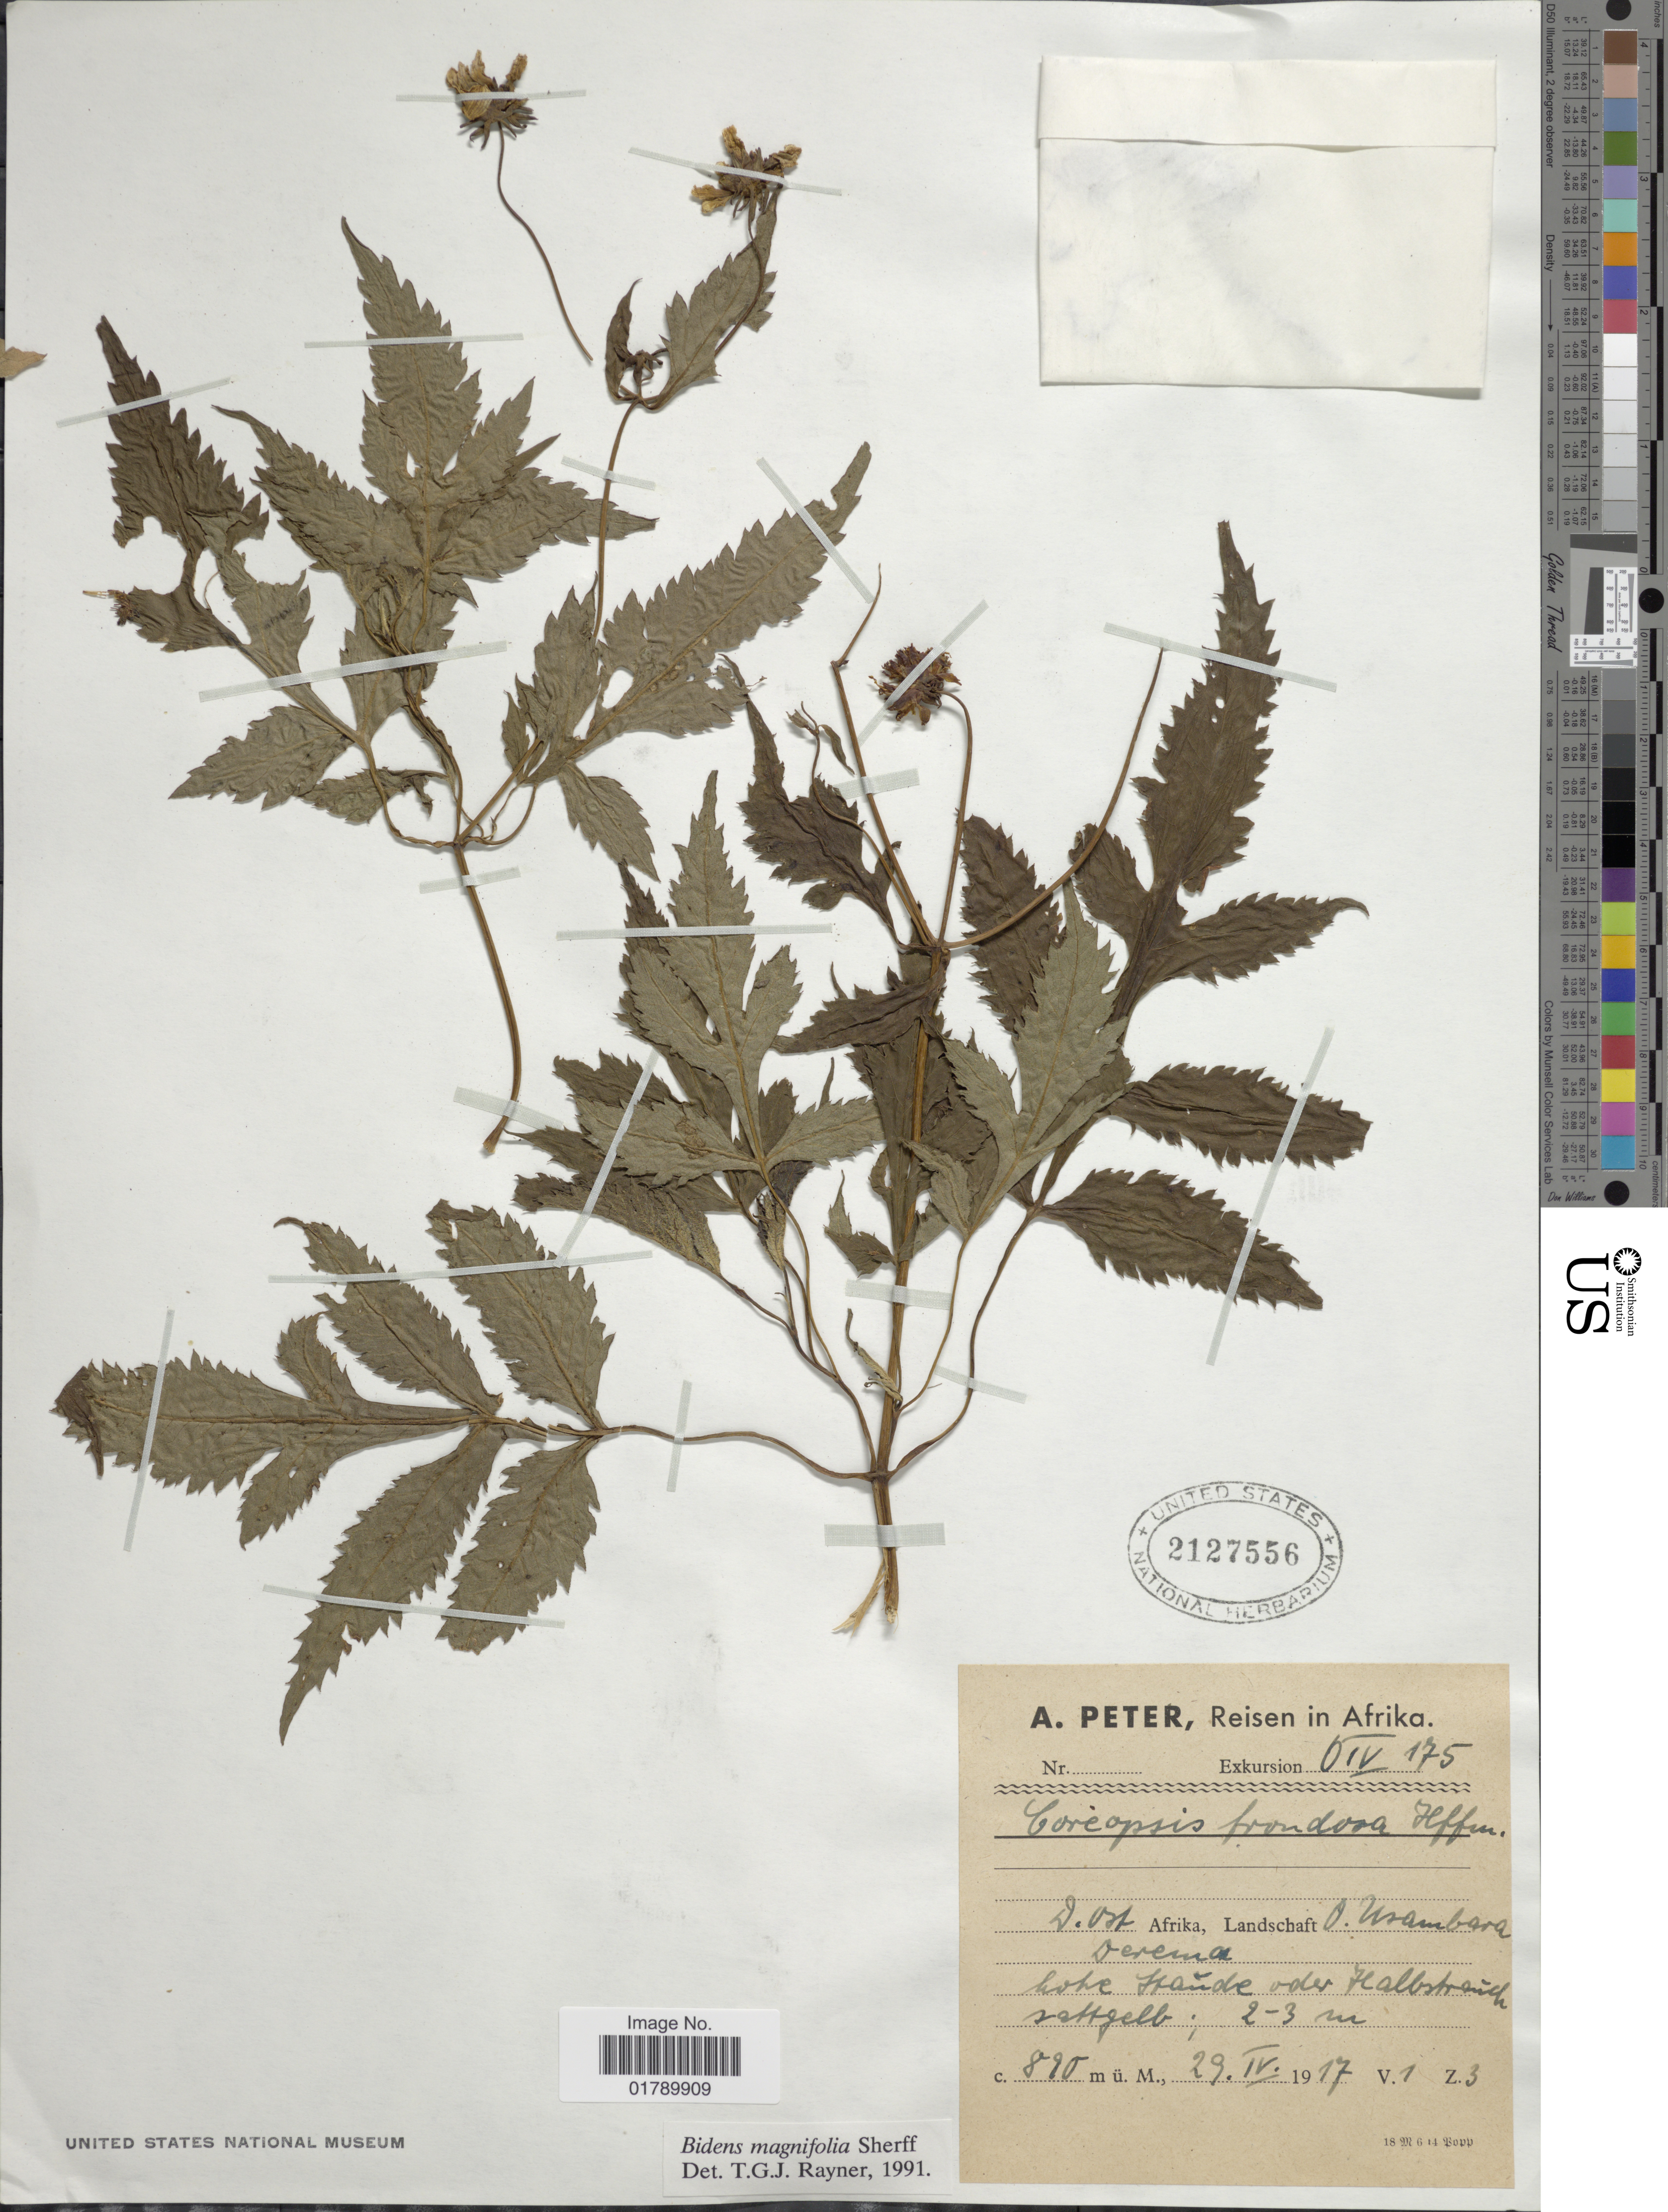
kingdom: Plantae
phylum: Tracheophyta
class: Magnoliopsida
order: Asterales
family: Asteraceae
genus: Bidens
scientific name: Bidens magnifolia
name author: Sherff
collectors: A. Peter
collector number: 0IV175*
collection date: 1917-04-29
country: Tanzania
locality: D. Ost. Landschaft O. Usambara. Derema, höhe staude oder Halbstrauch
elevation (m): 890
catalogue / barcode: US 2127556